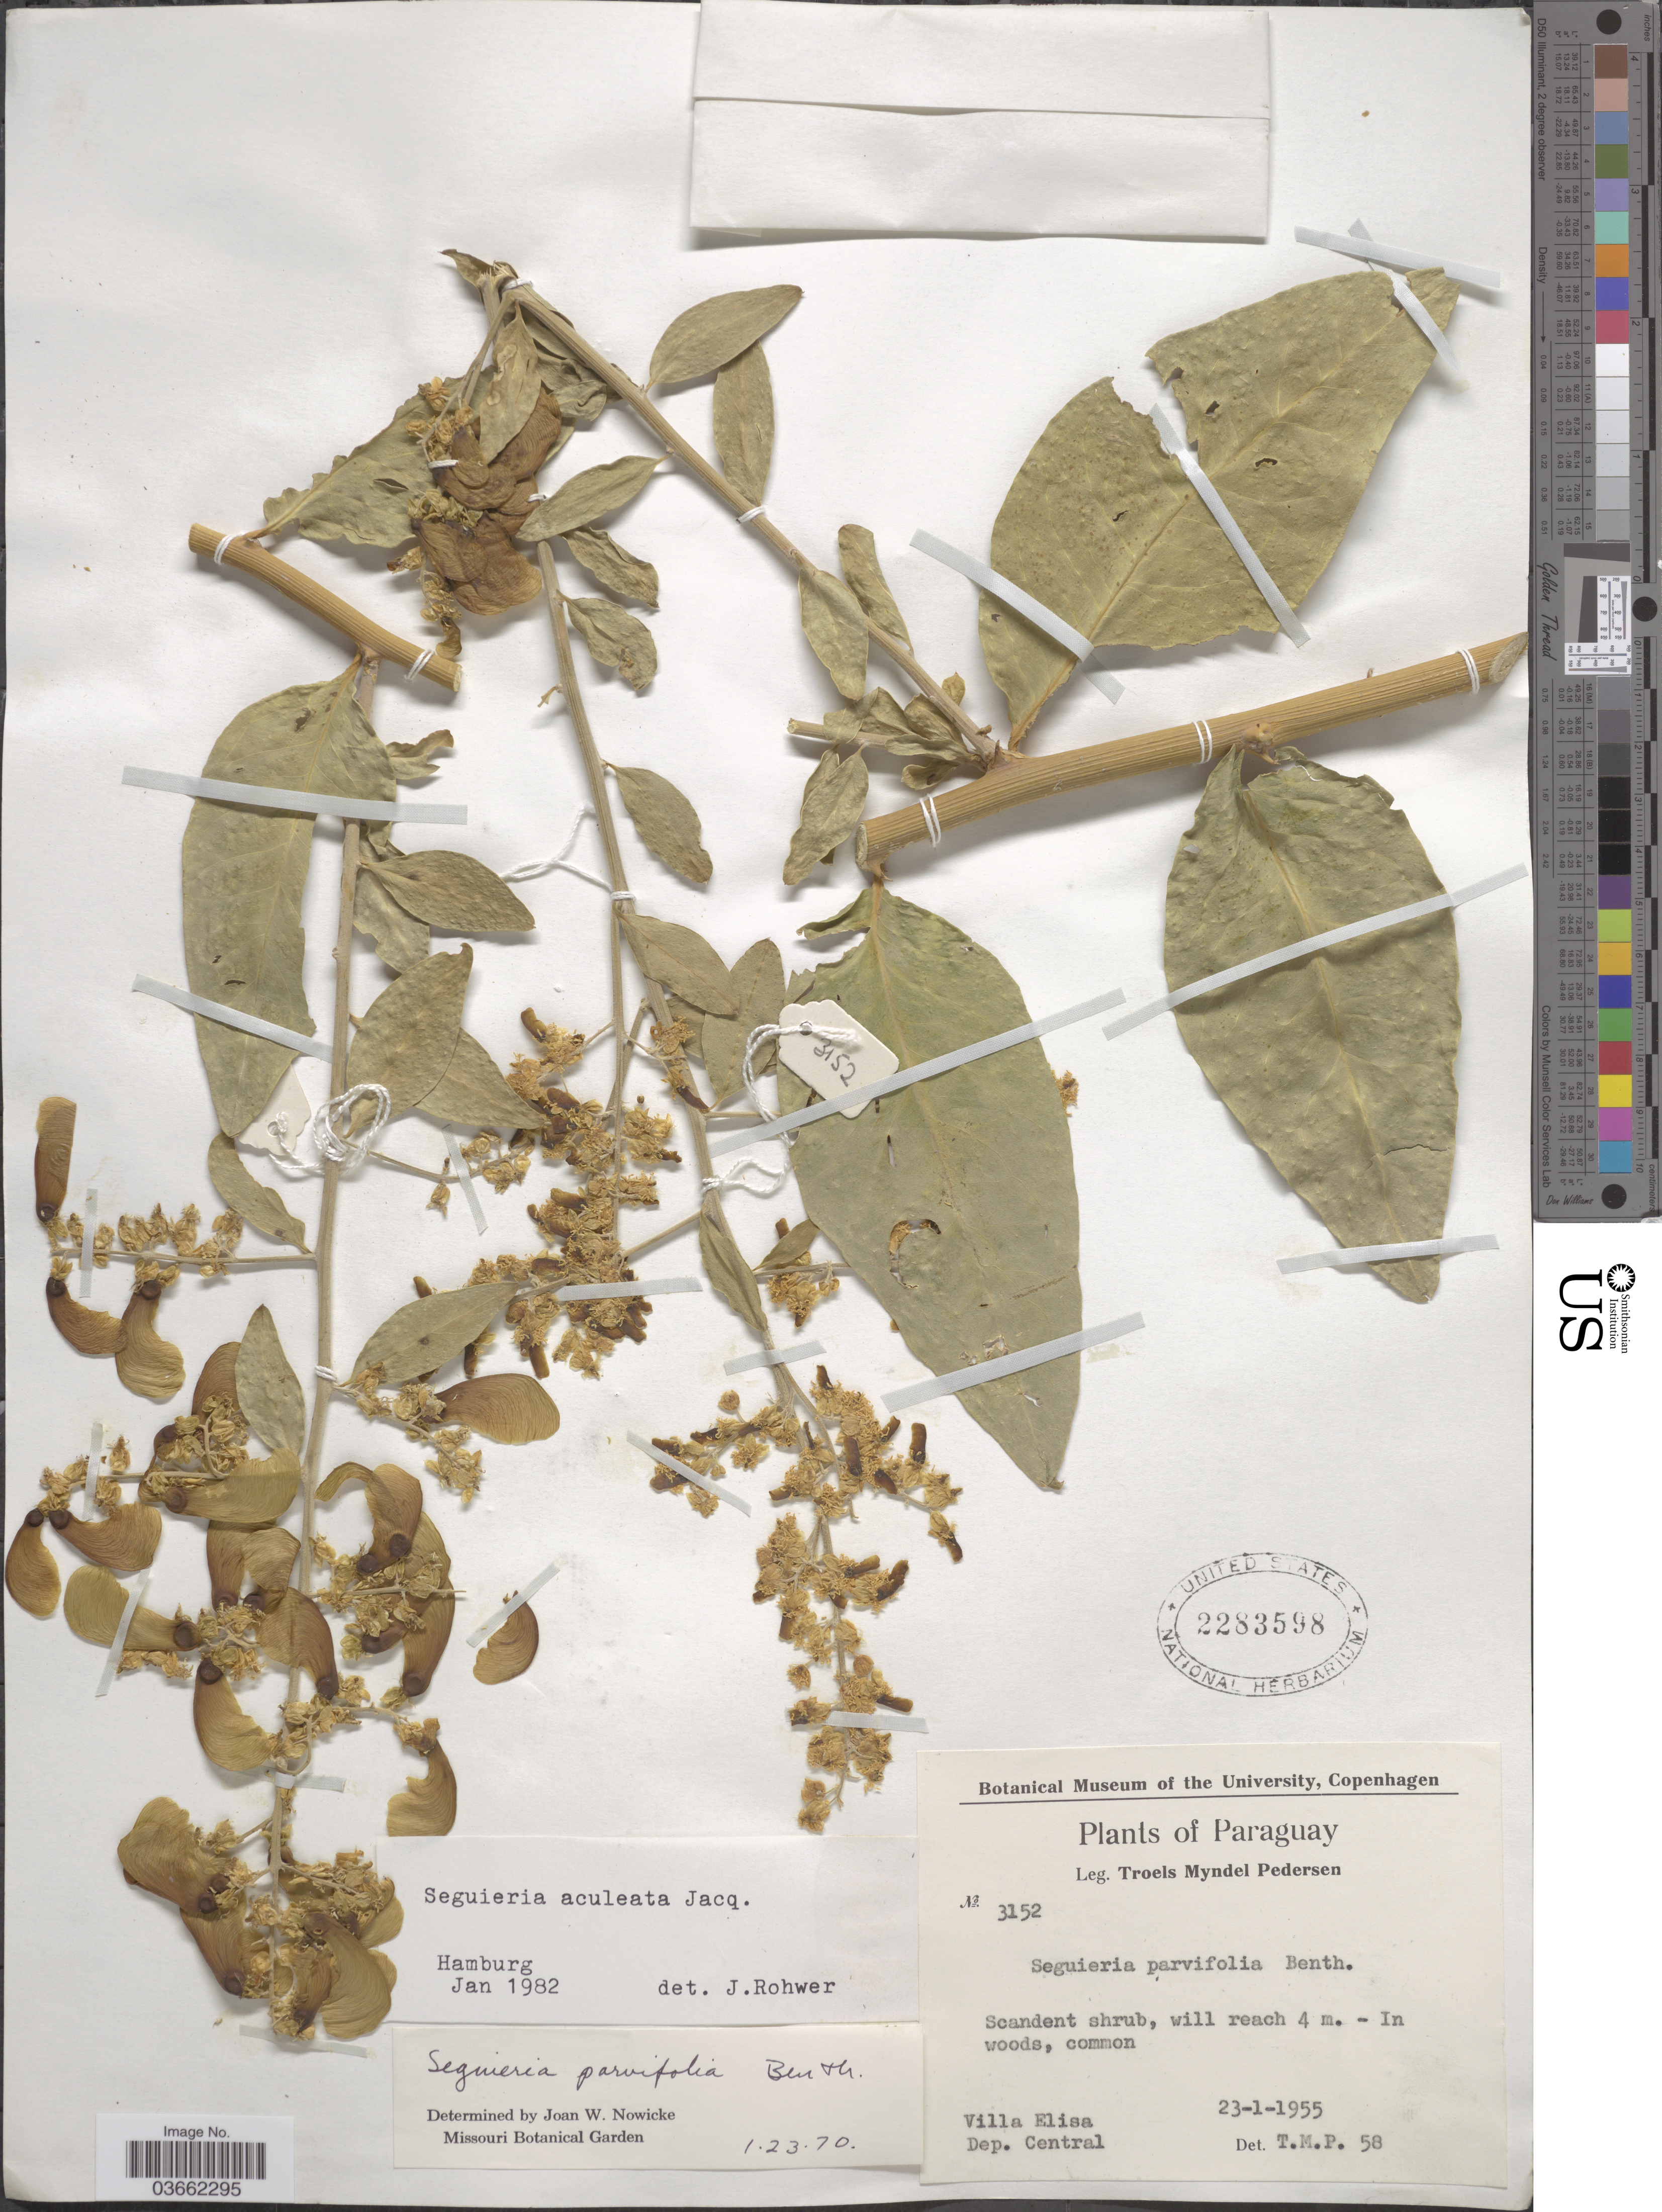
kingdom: Plantae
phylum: Tracheophyta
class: Magnoliopsida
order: Caryophyllales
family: Phytolaccaceae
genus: Seguieria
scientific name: Seguieria aculeata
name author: Jacq.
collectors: T. Pederson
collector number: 3152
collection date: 1955-01-23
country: Paraguay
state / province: Central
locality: Villa Elisa. Dep. Central.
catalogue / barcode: US 2283598